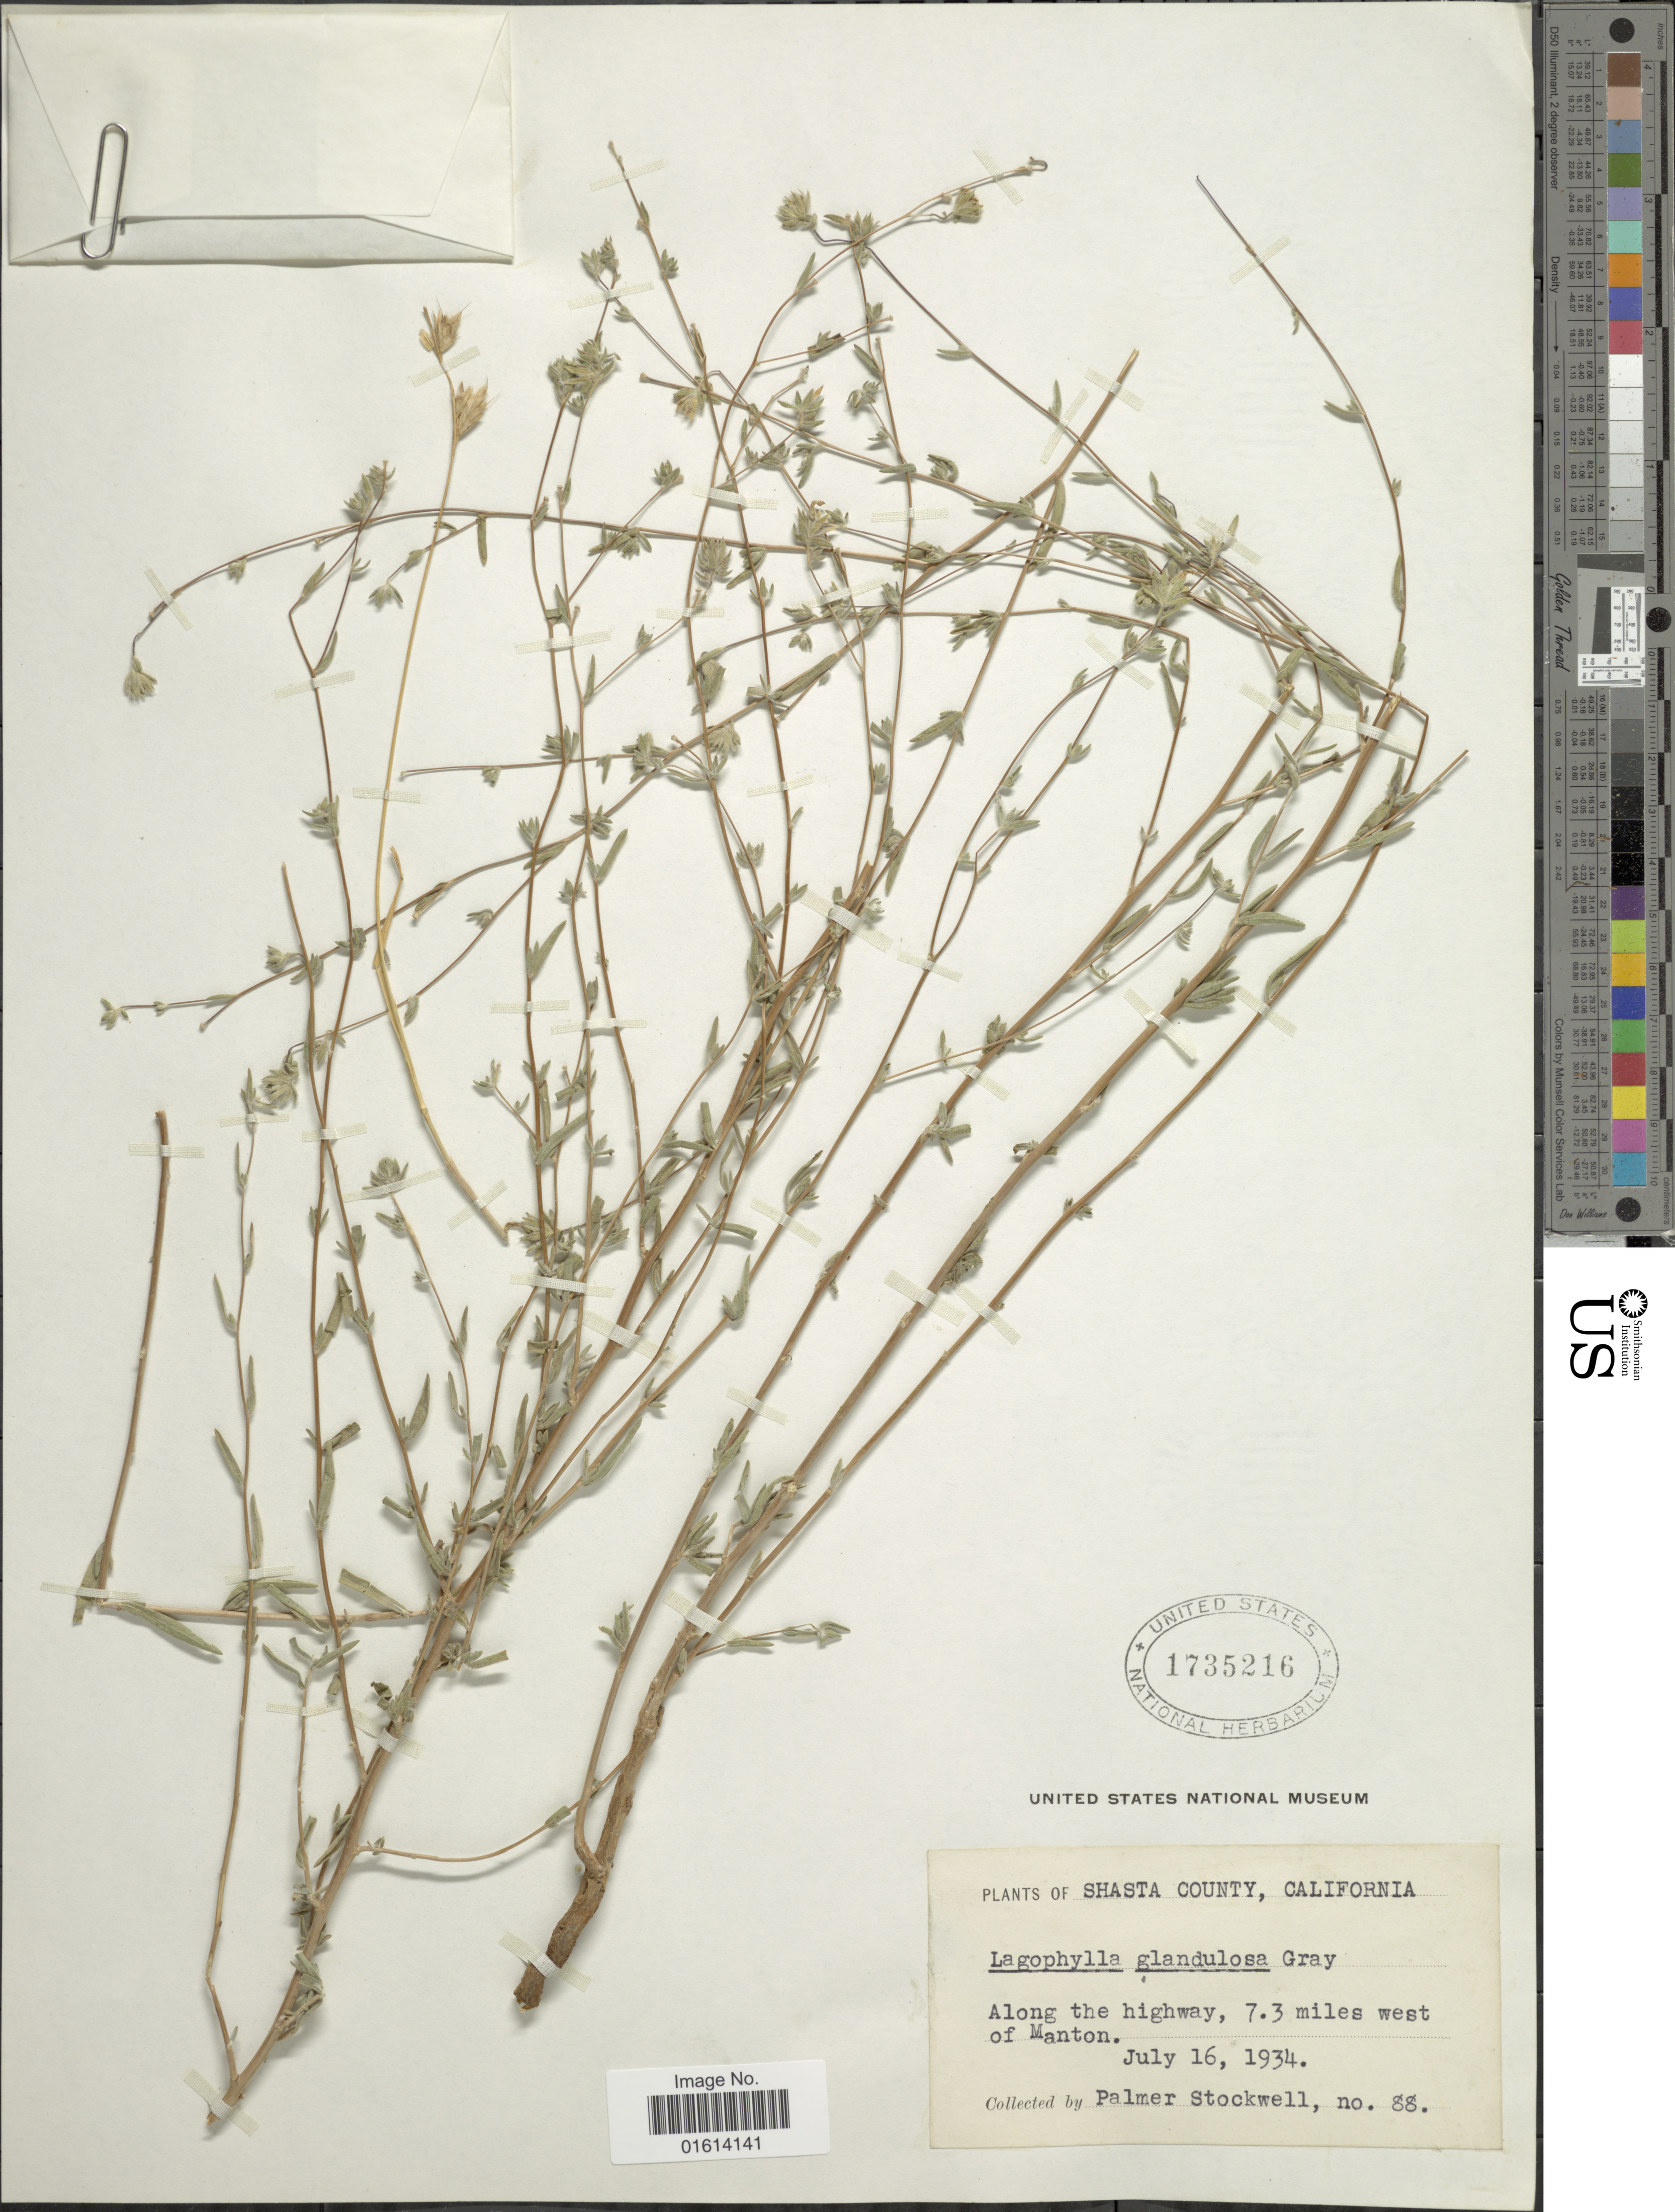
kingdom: Plantae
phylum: Tracheophyta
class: Magnoliopsida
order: Asterales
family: Asteraceae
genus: Lagophylla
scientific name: Lagophylla glandulosa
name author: A. Gray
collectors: P. Stockwell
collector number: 88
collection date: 1934-07-16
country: United States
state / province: California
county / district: Shasta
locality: Shasta County, along the highway, 7.3 miles west of Manton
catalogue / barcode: US 1735216